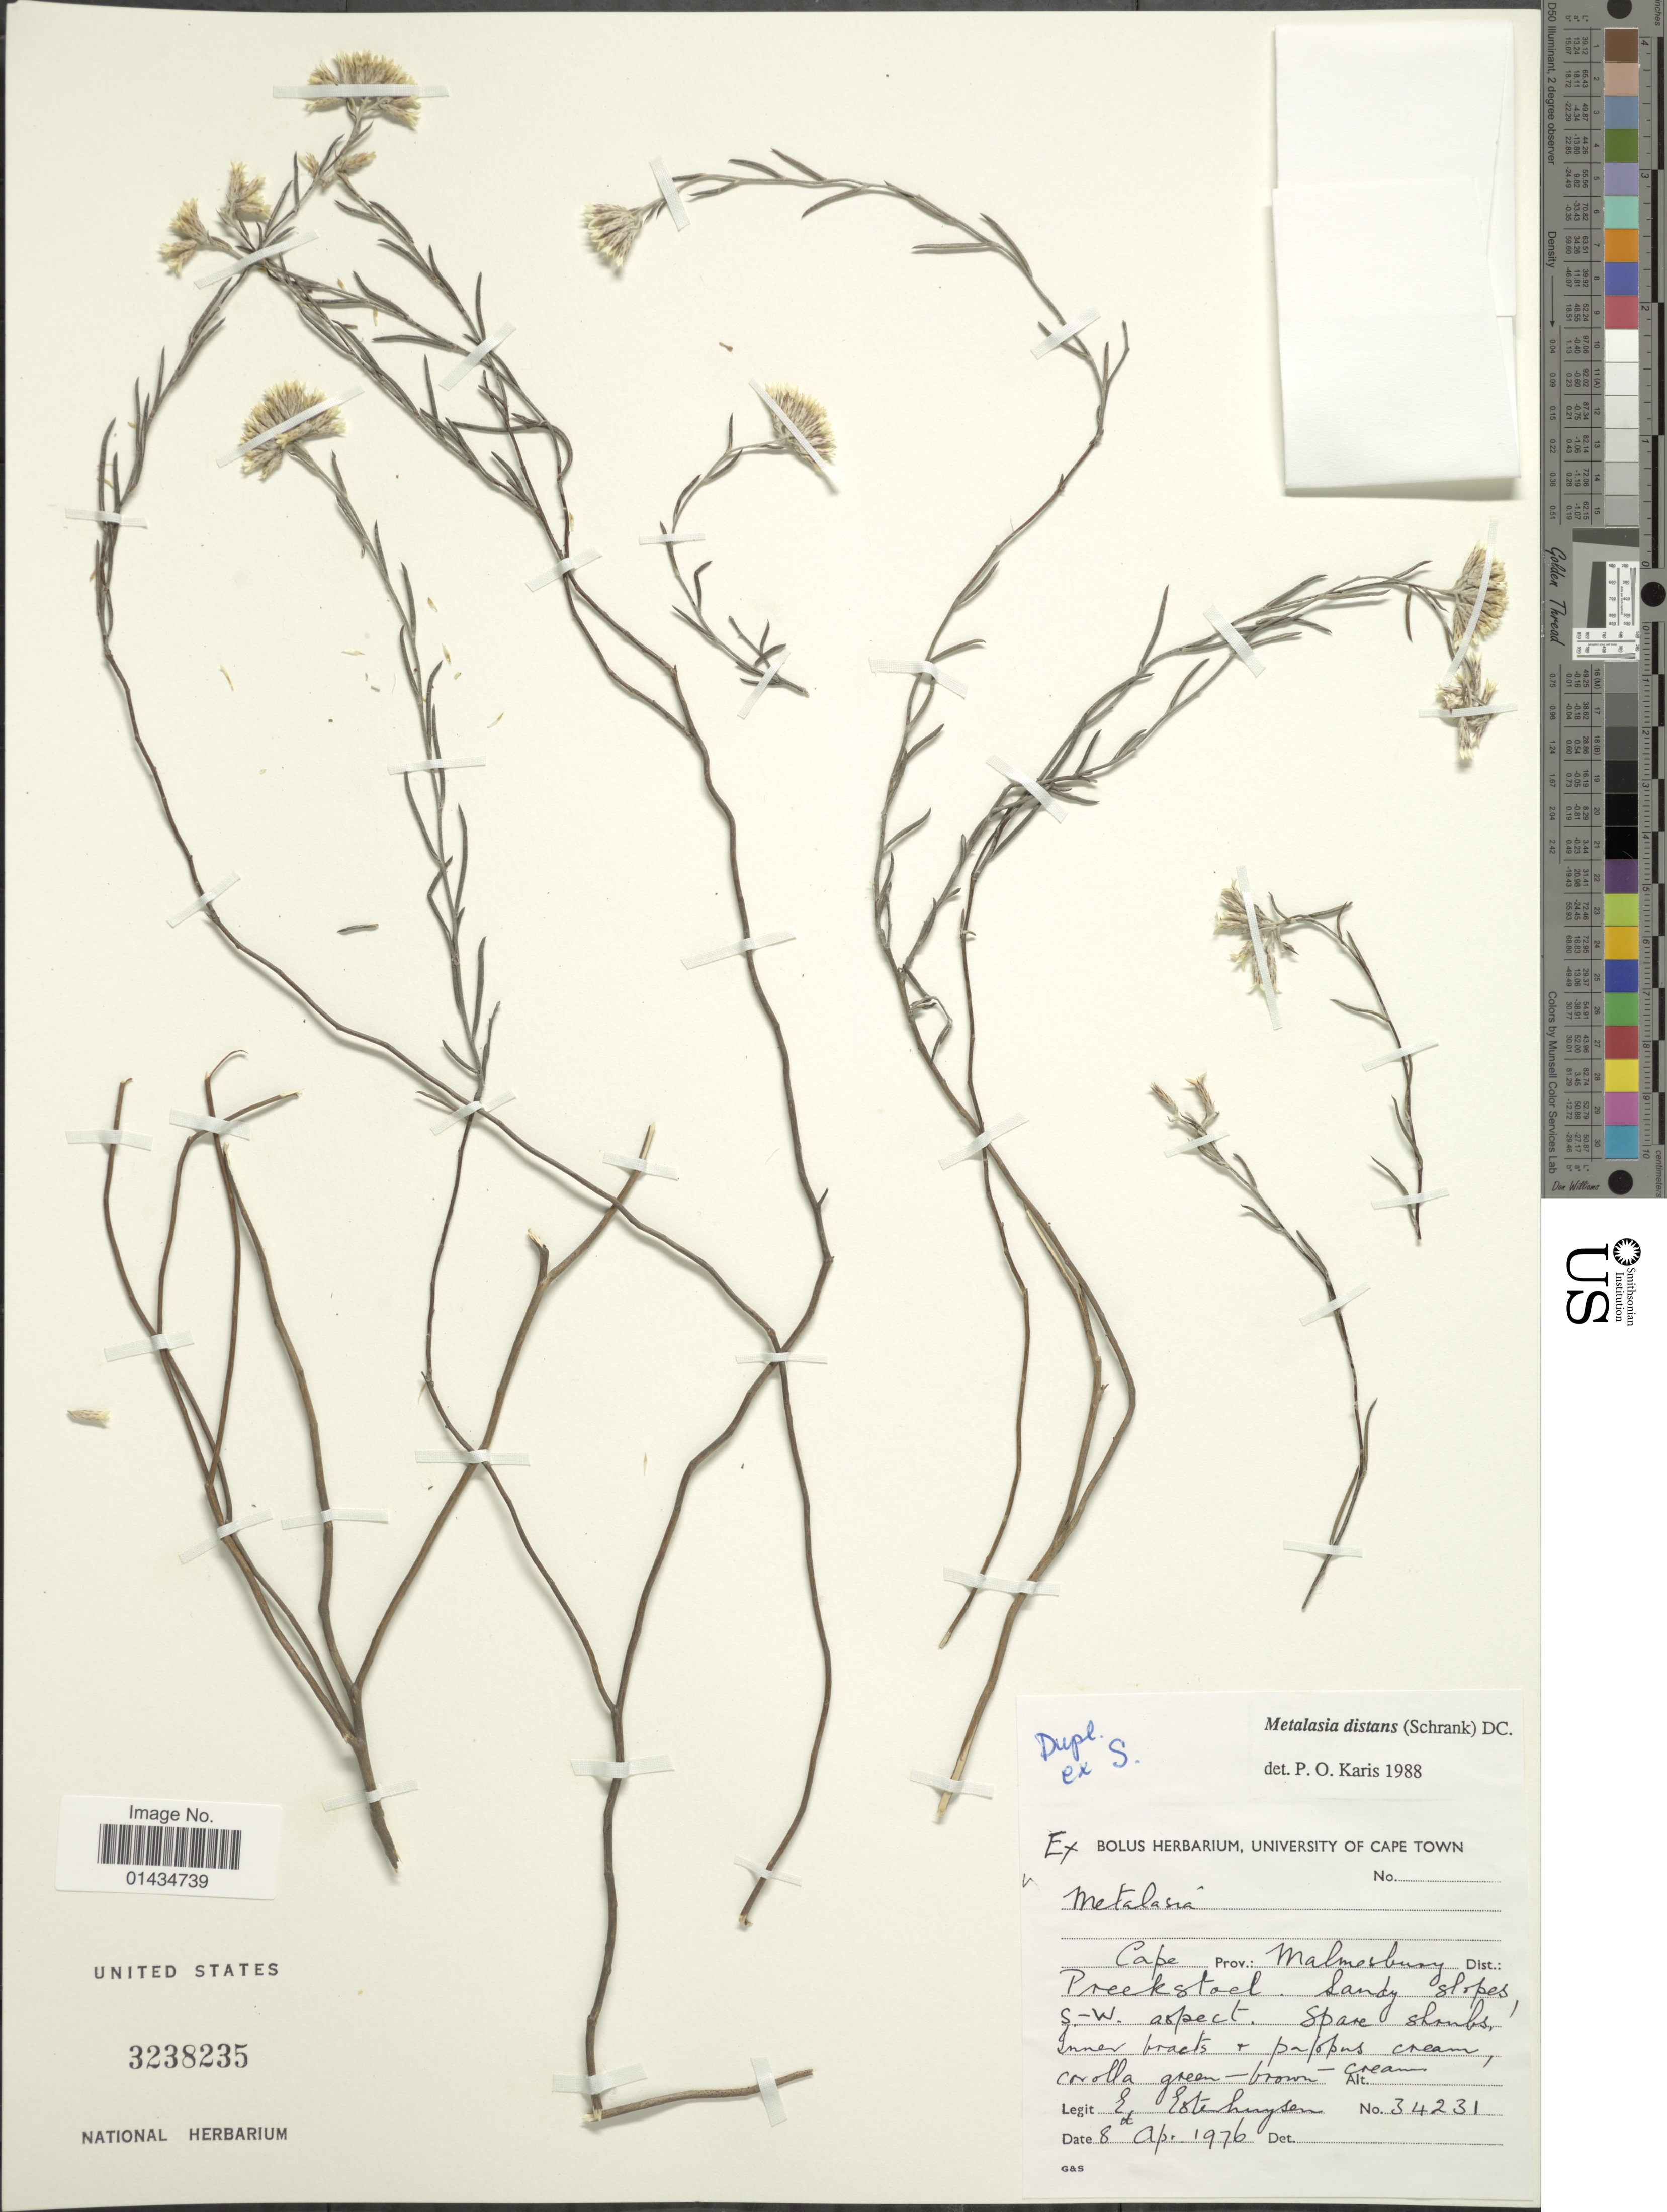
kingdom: Plantae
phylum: Tracheophyta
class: Magnoliopsida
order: Asterales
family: Asteraceae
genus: Metalasia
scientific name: Metalasia sp.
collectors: E. E. Esterhuysen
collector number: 34231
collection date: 1976-04-08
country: South Africa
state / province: Western Cape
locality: Malmesbury, Dist. Preekstoel, sandy slopes, S-W aspect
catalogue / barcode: US 3238235